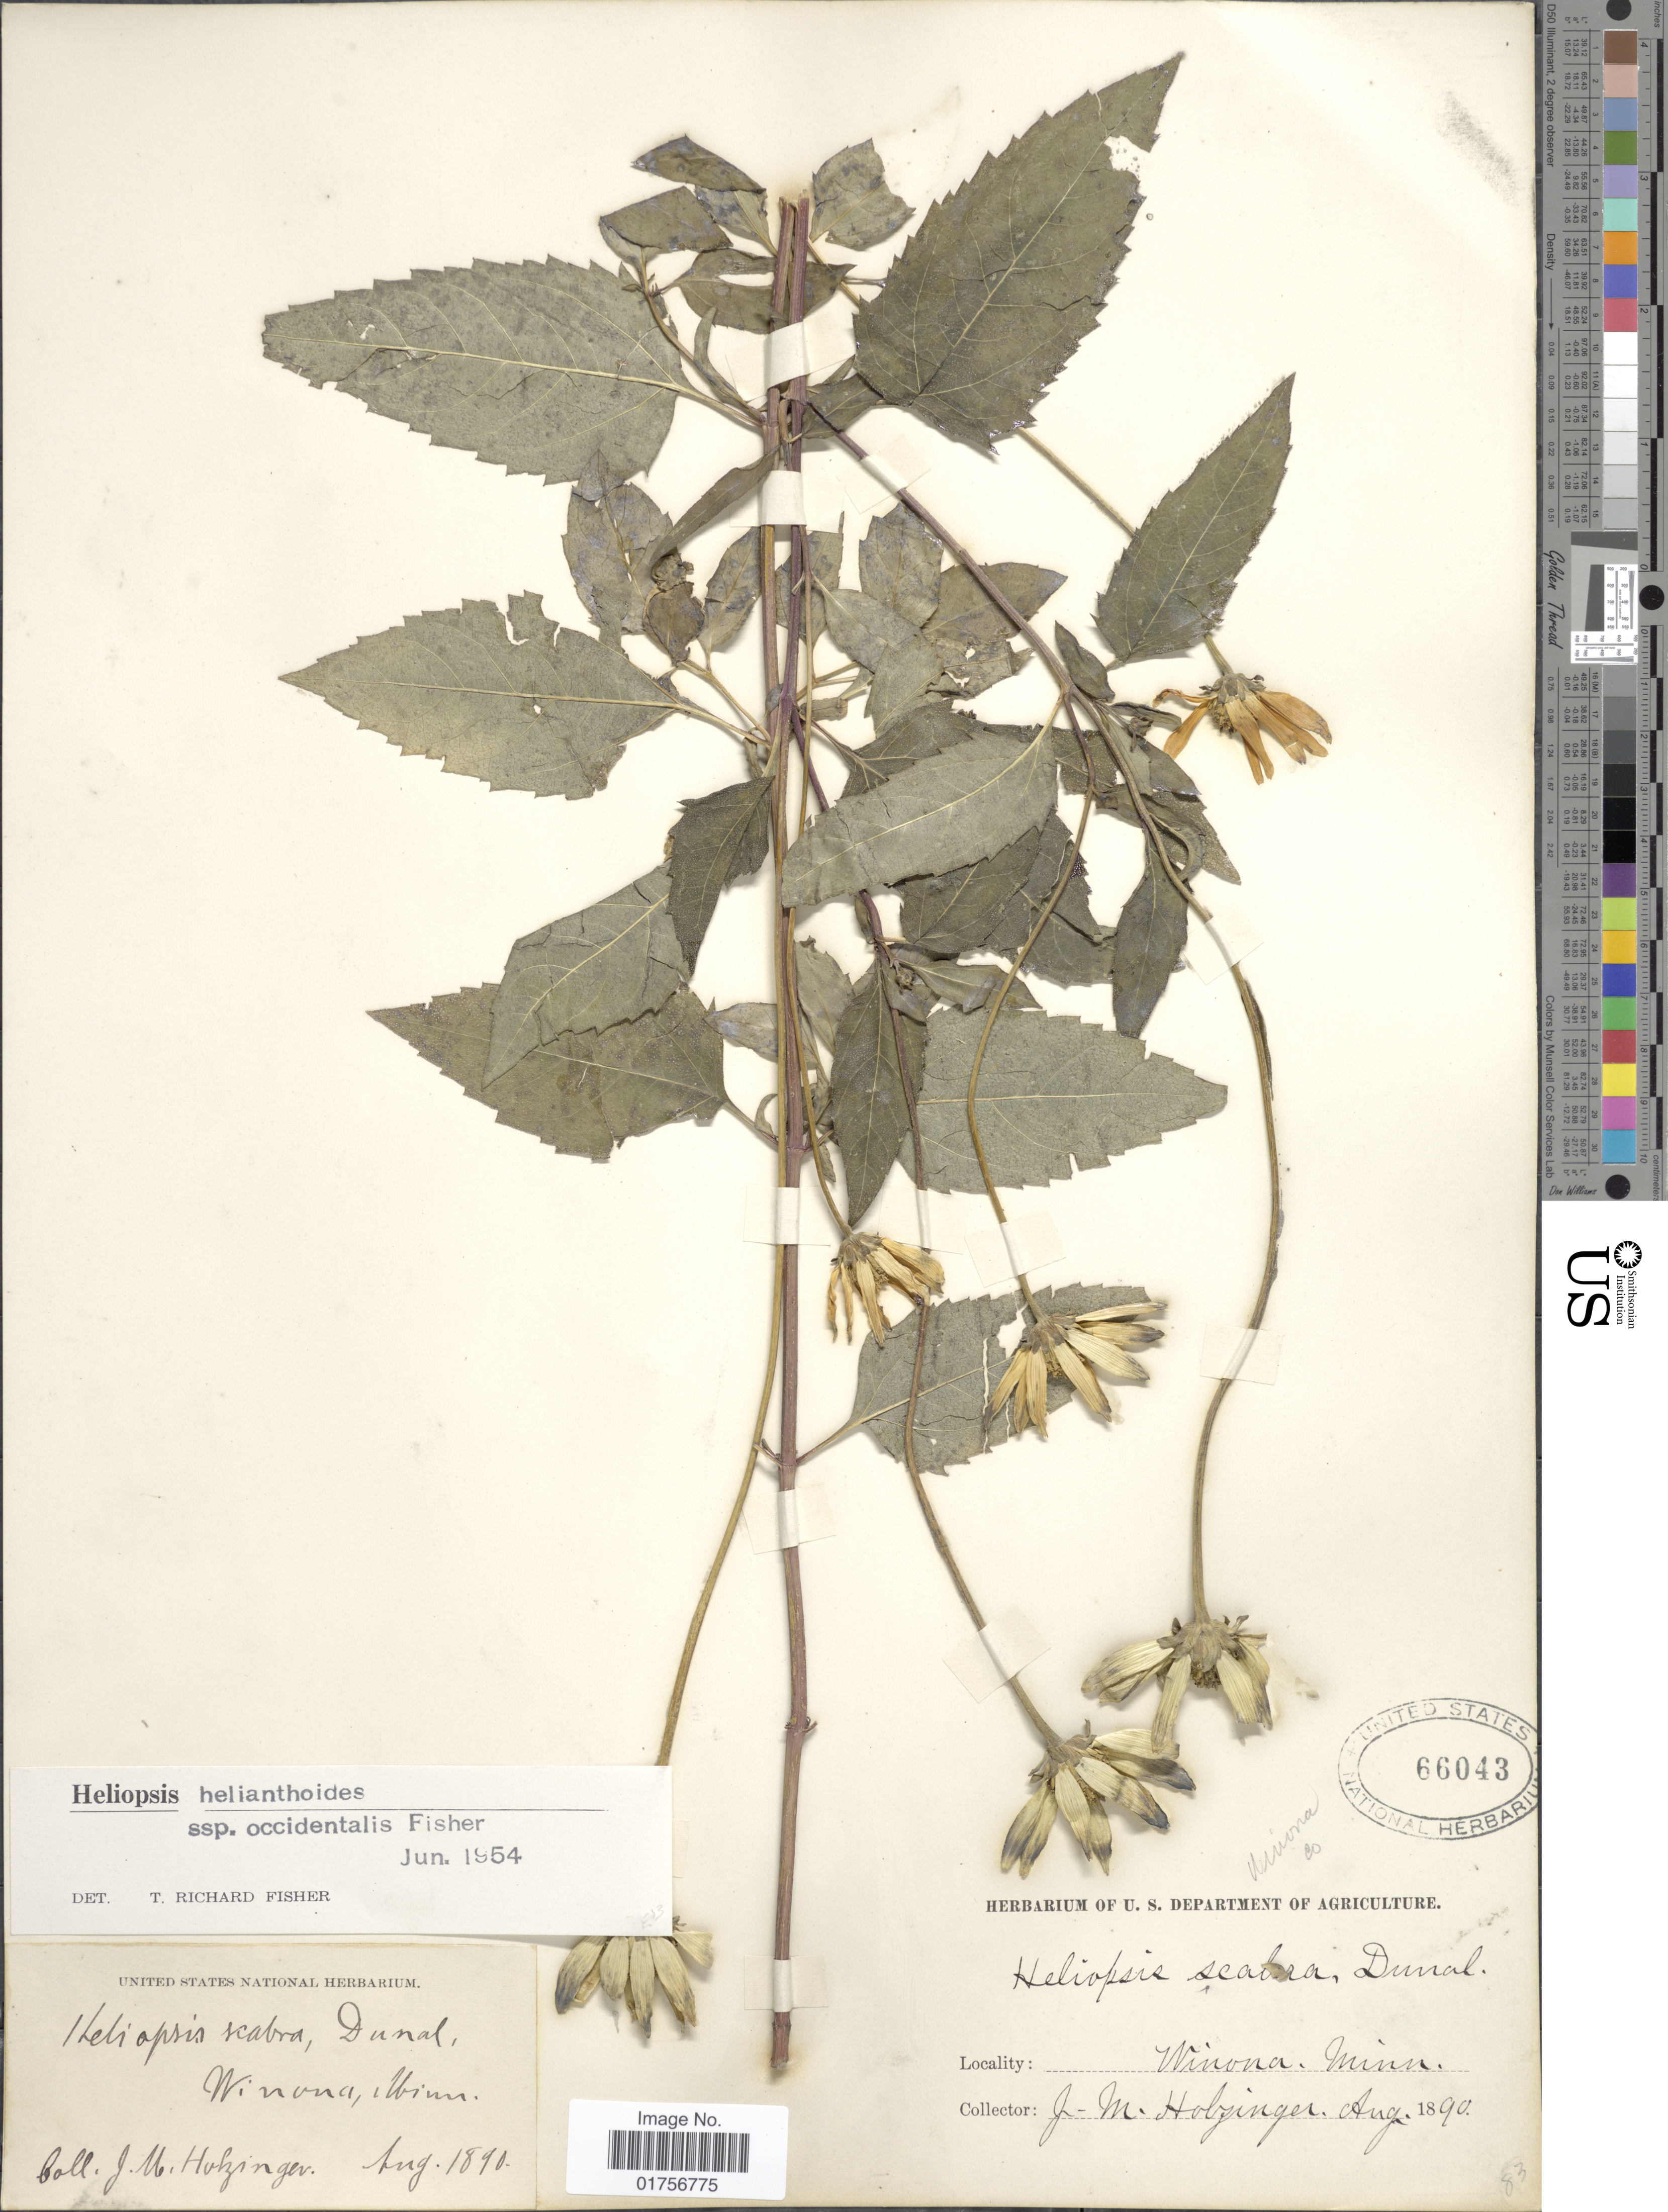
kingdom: Plantae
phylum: Tracheophyta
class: Magnoliopsida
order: Asterales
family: Asteraceae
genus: Heliopsis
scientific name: Heliopsis helianthoides subsp. occidentalis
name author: T.R. Fisher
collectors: J. M. Holzinger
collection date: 1890-08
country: United States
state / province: Minnesota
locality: Winona, Minn.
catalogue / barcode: US 66043